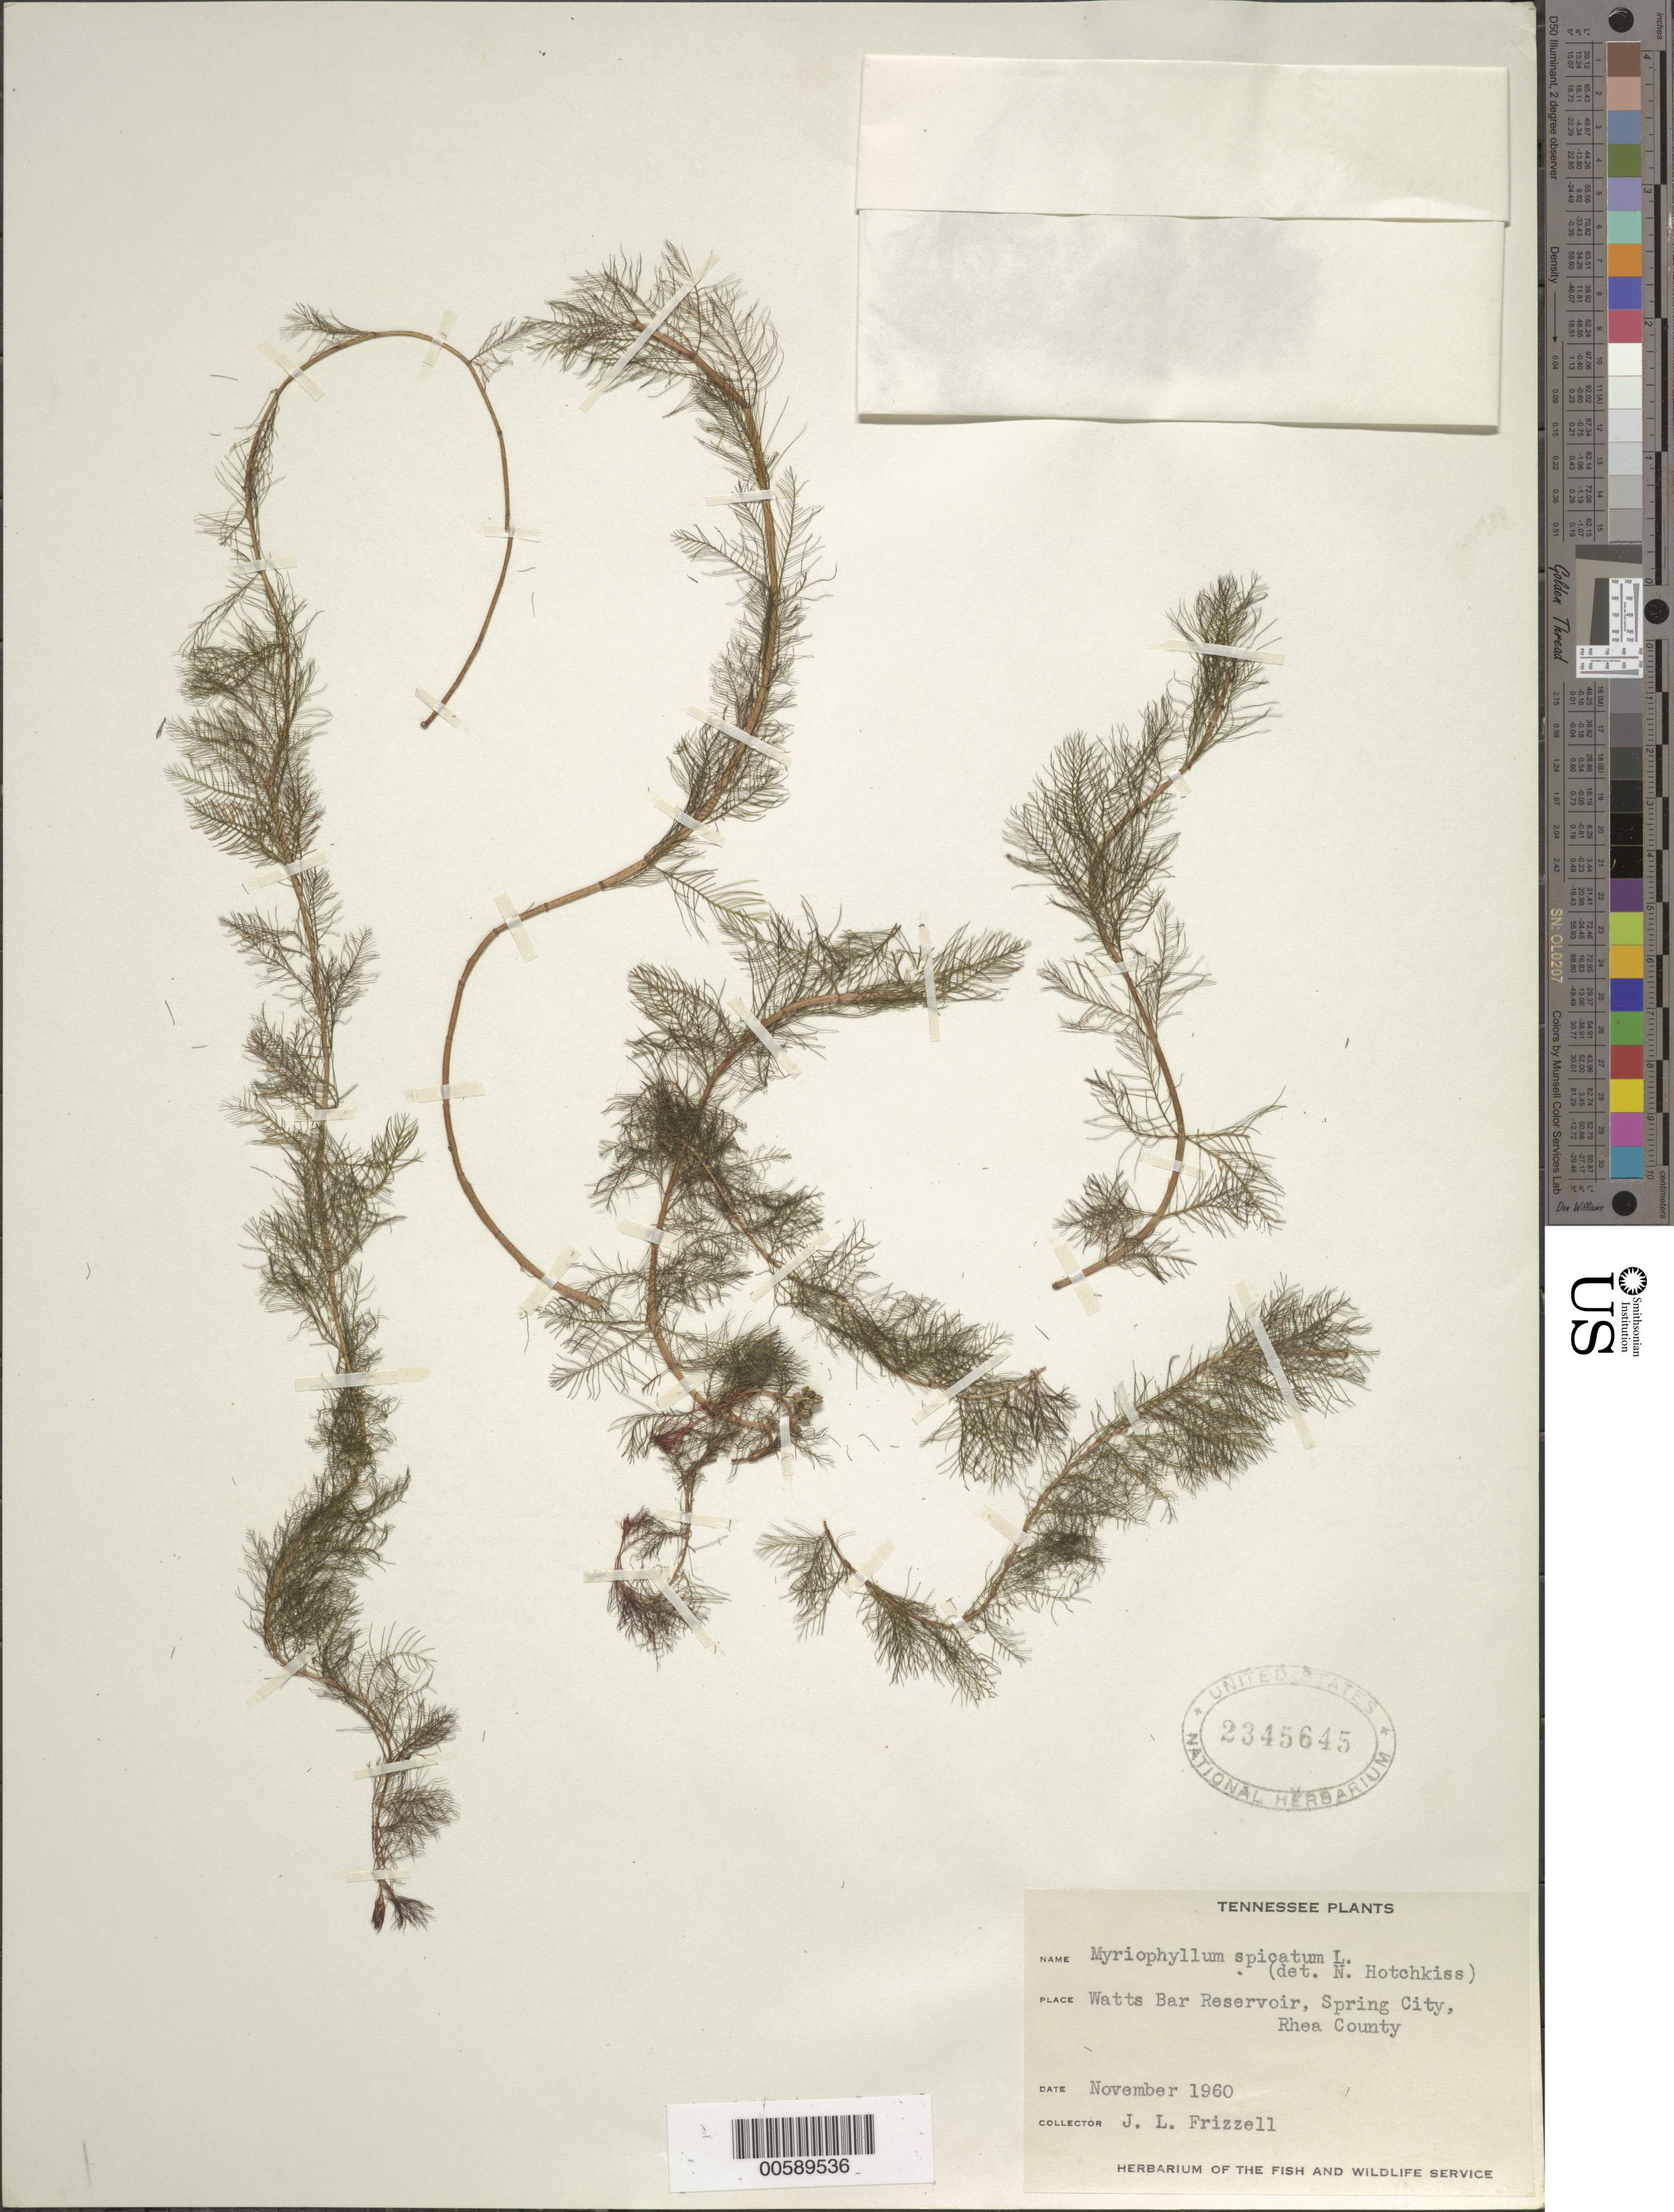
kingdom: Plantae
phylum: Tracheophyta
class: Magnoliopsida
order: Saxifragales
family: Haloragaceae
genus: Myriophyllum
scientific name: Myriophyllum spicatum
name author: L.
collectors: J. Frizzell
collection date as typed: Nov 1960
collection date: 1960-11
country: United States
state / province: Tennessee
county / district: Rhea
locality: Watts Bar Reservoir, Spring City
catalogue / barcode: US 2345645